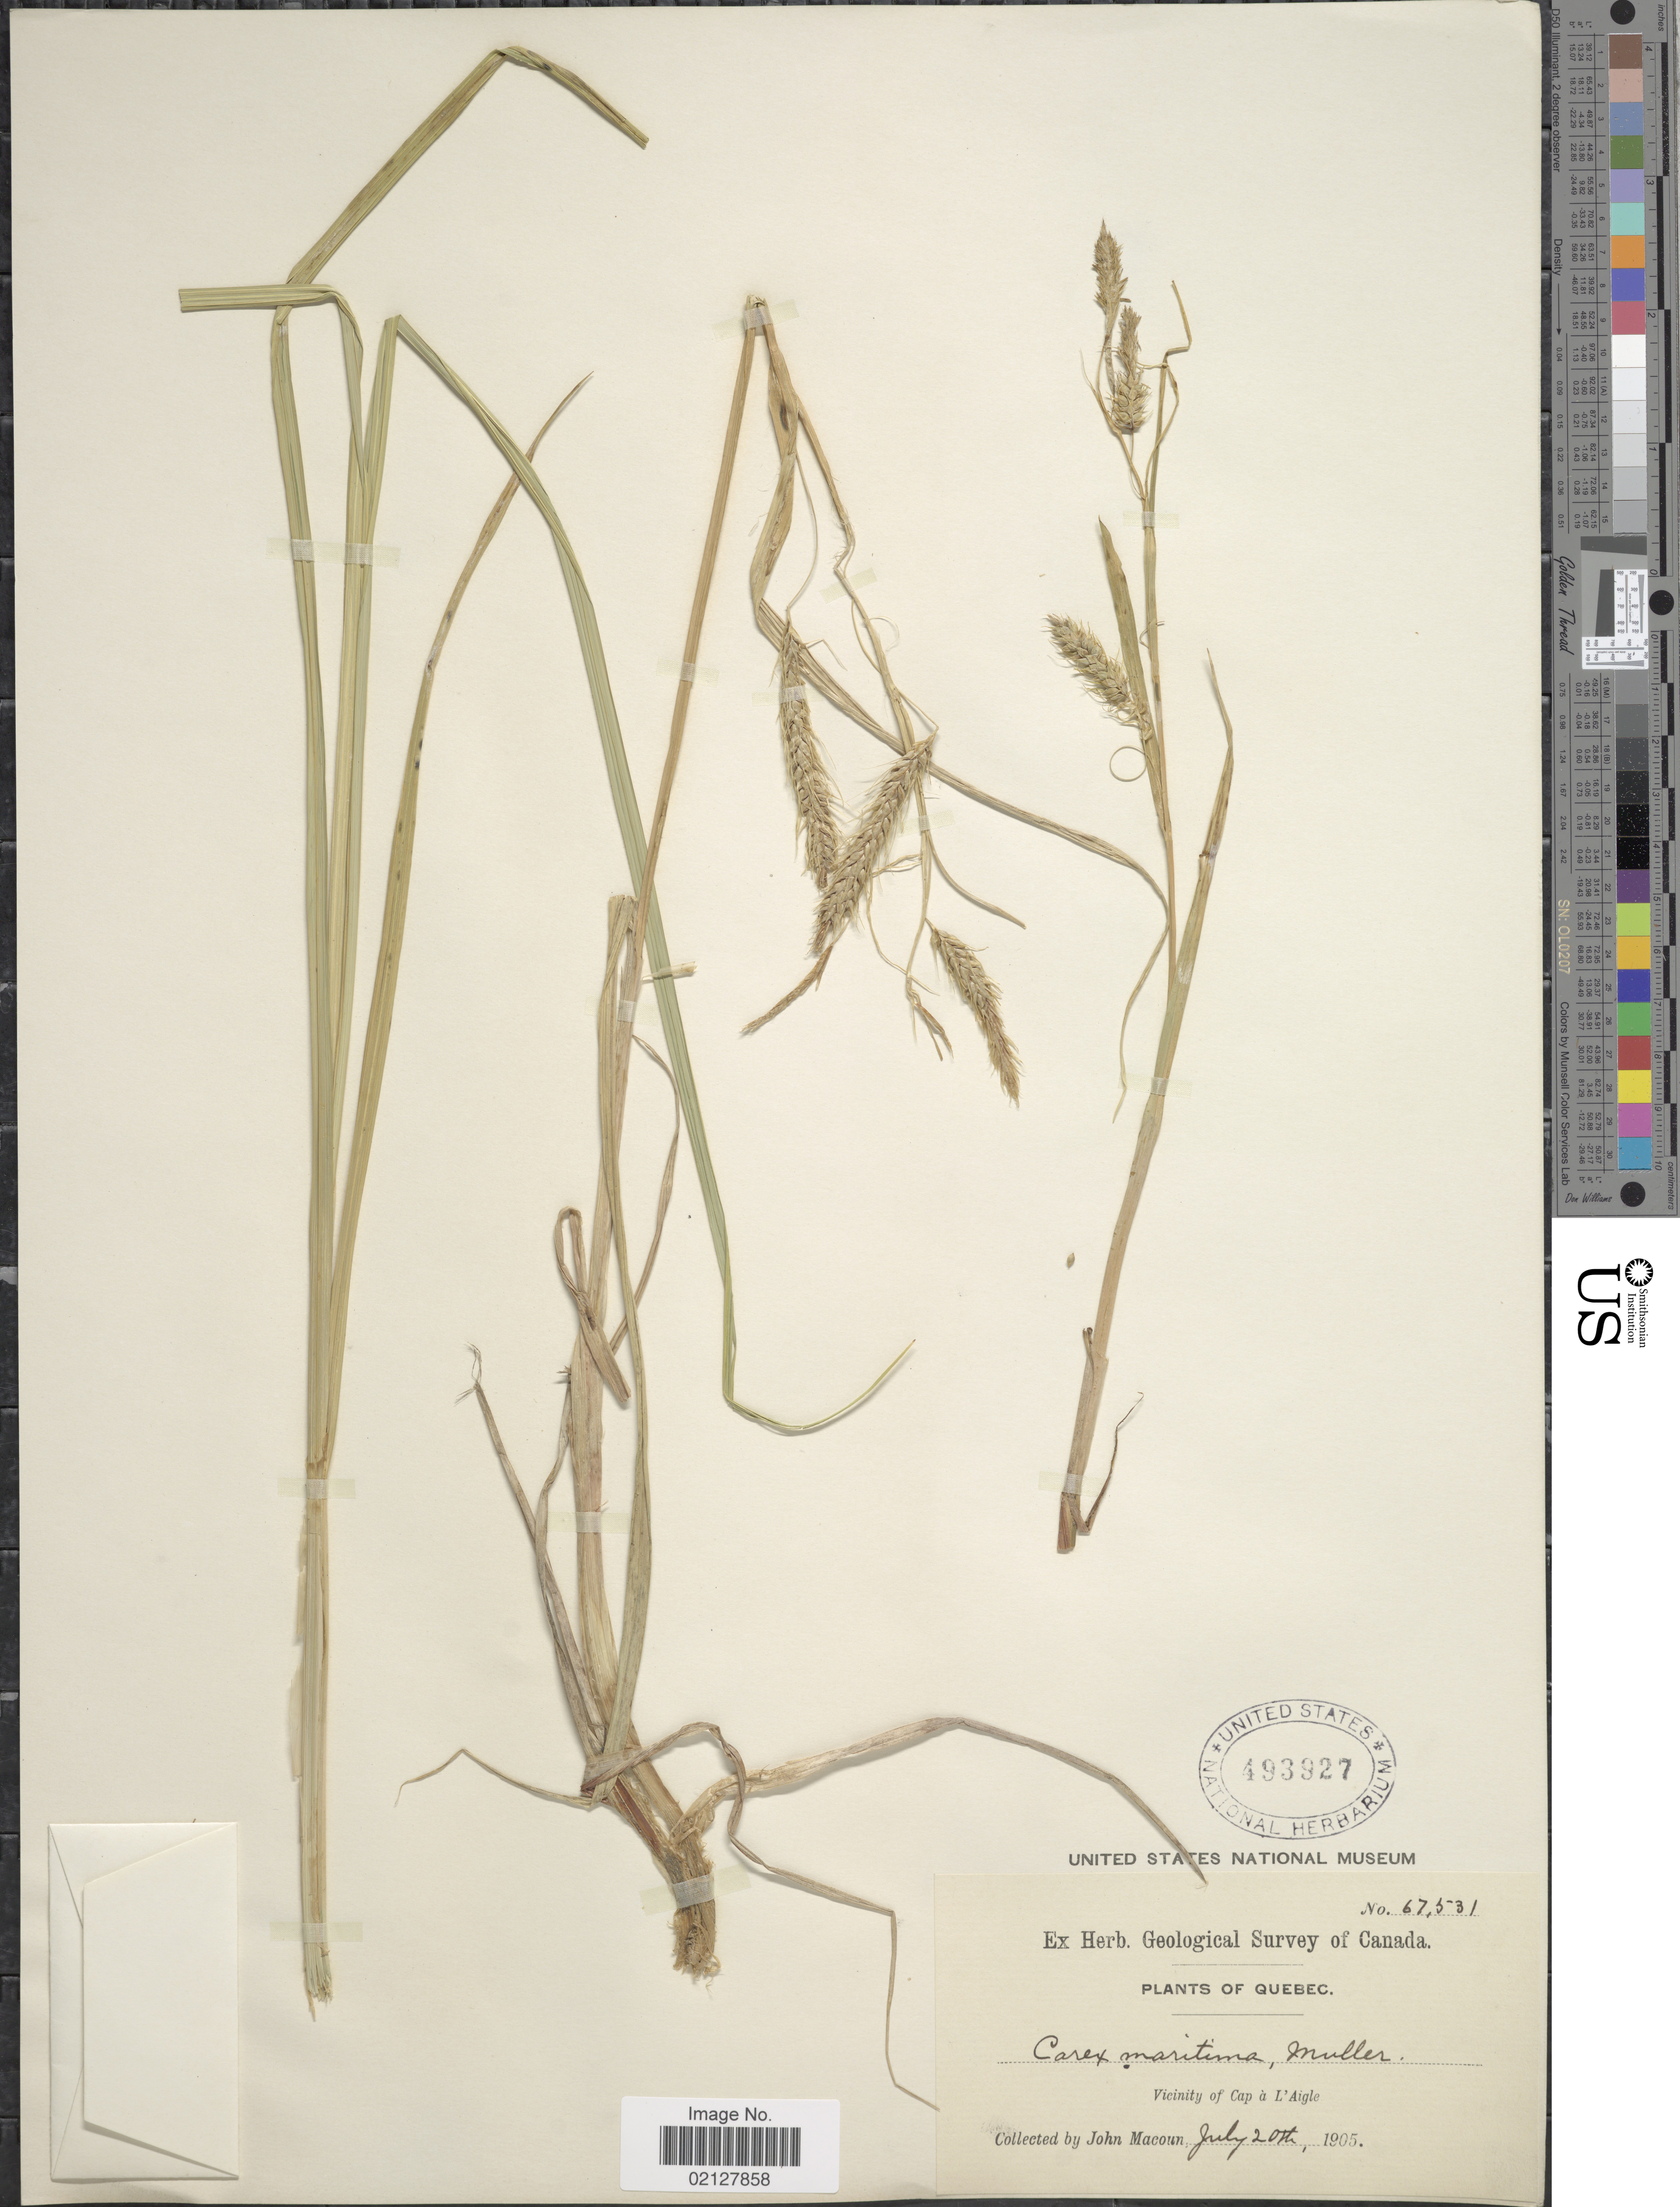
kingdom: Plantae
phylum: Tracheophyta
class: Liliopsida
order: Poales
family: Cyperaceae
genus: Carex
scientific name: Carex paleacea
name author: Schreb. ex Wahlenb.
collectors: J. Macoun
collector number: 67531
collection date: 1905-07-20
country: Canada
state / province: Quebec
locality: Vicinity of Cap a L' Aigle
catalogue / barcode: US 493927